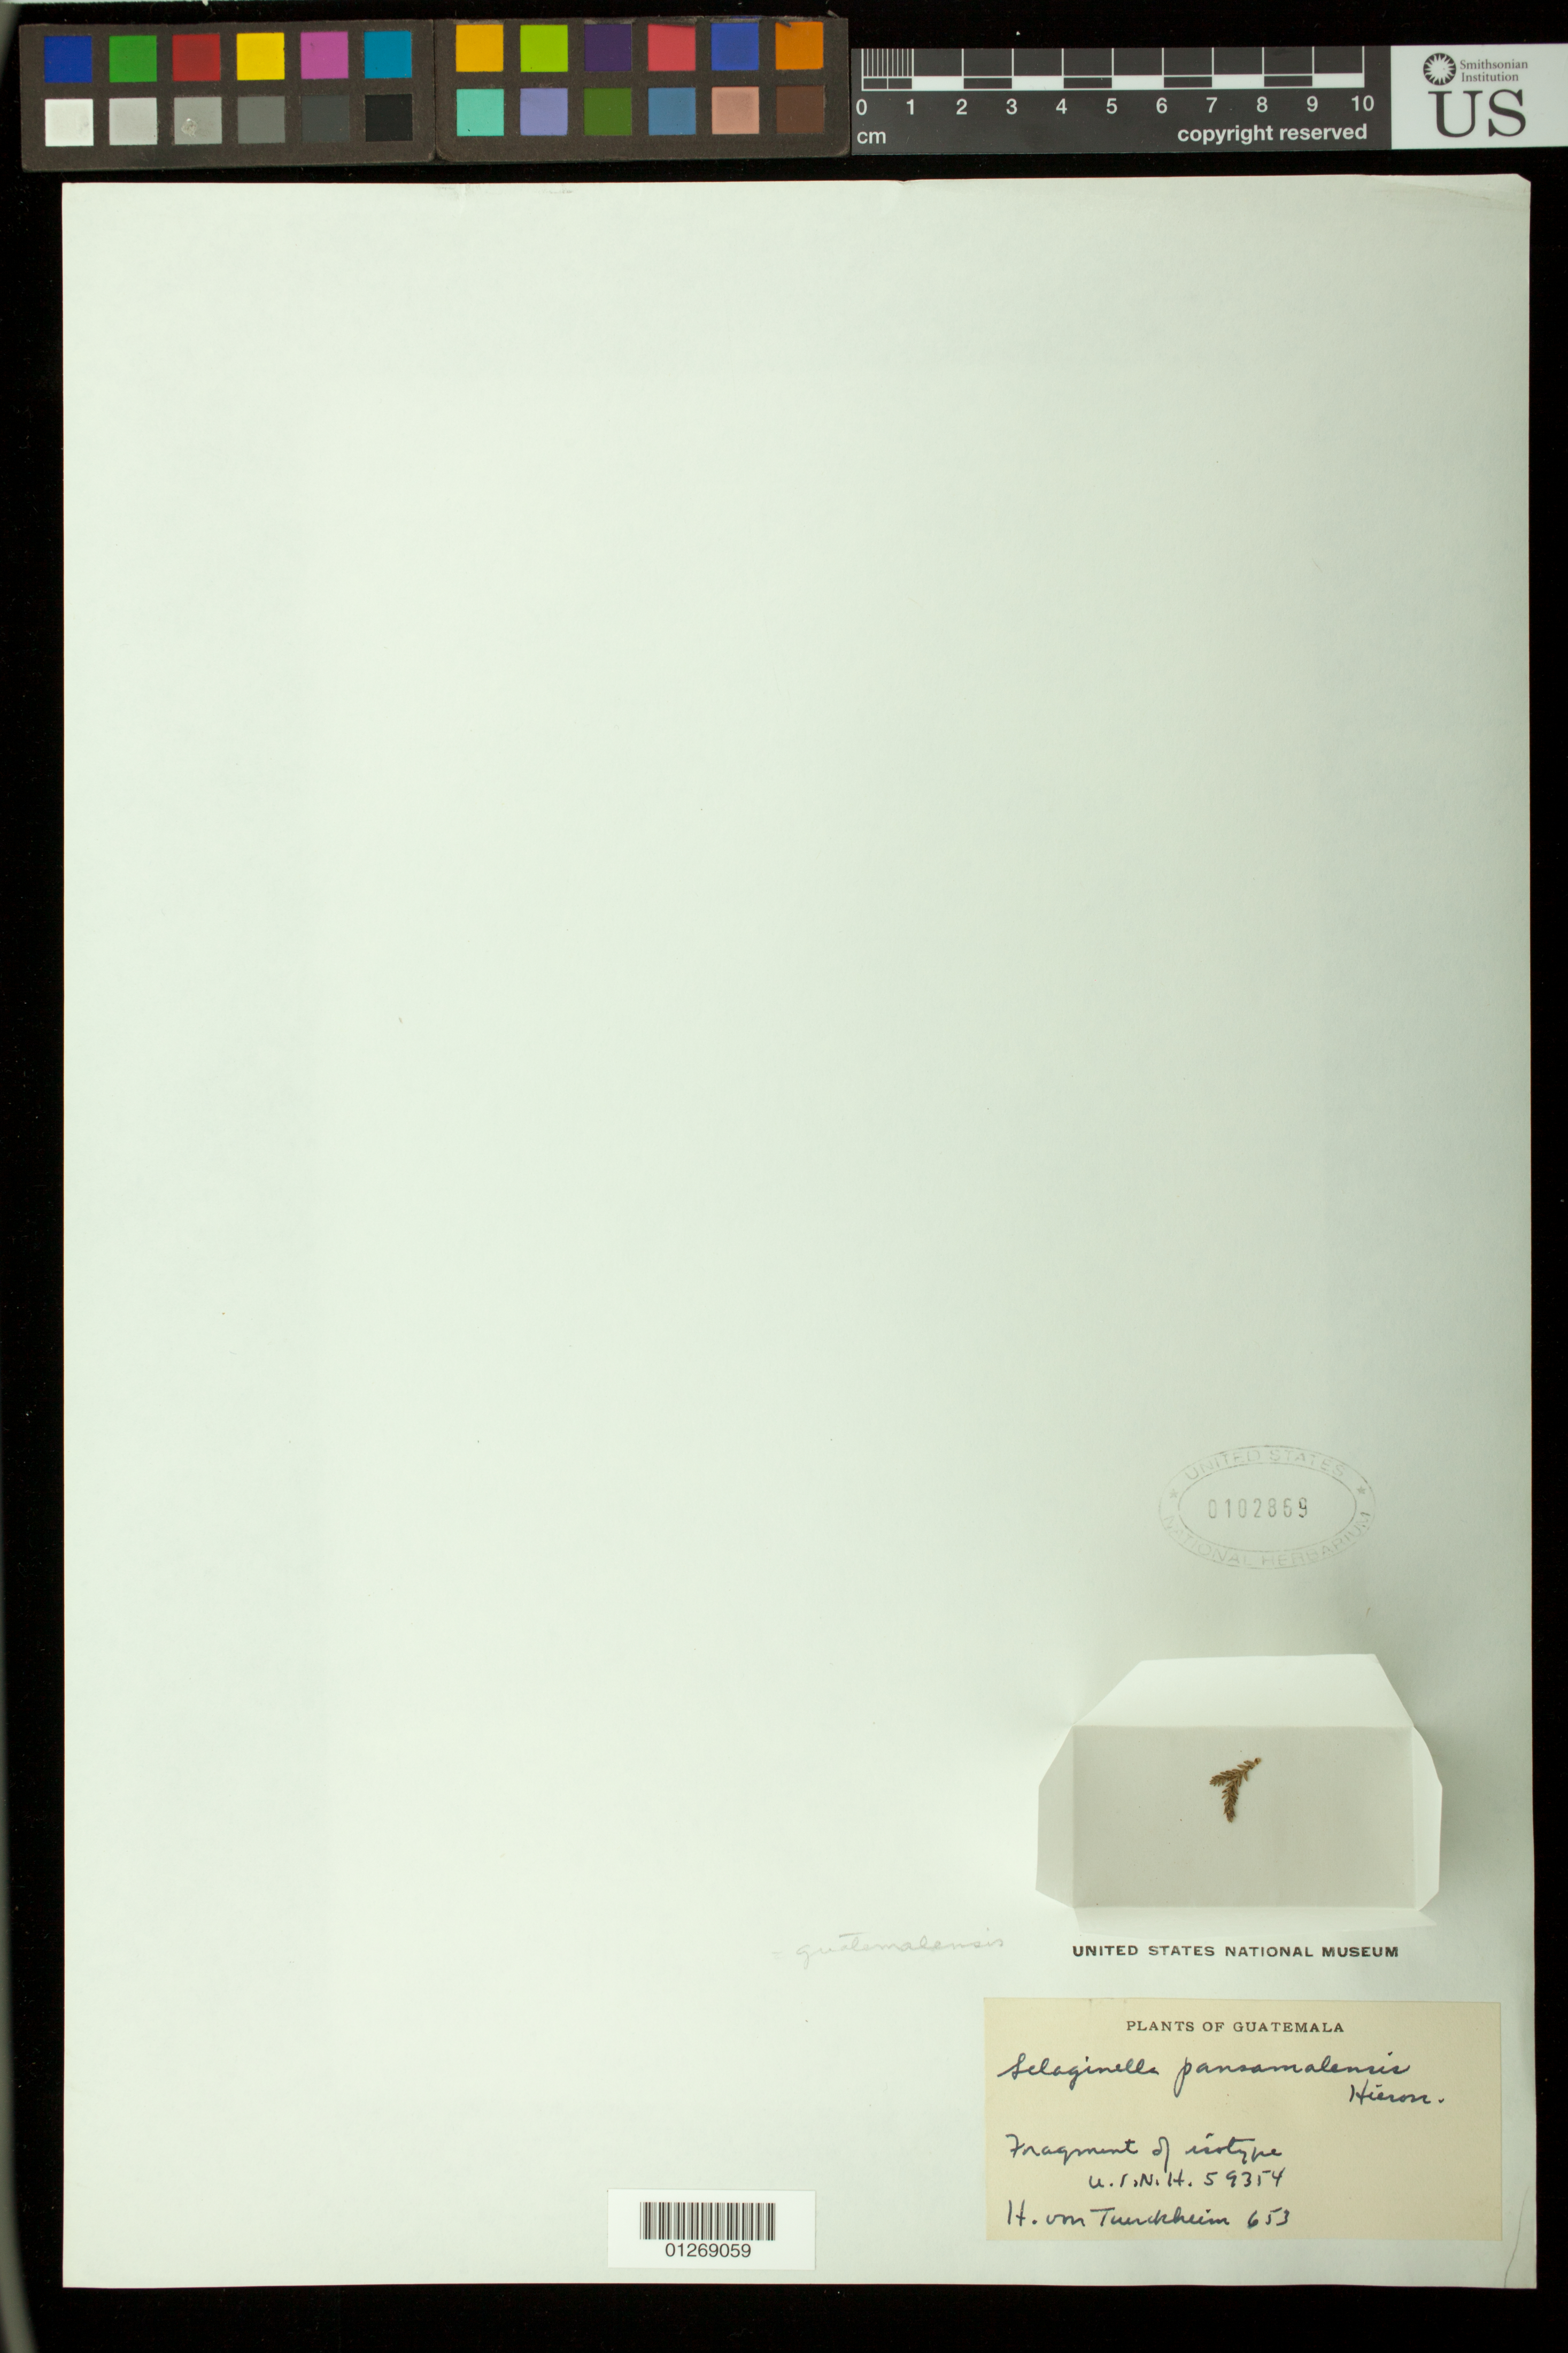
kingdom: Plantae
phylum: Tracheophyta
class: Lycopodiopsida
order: Selaginellales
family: Selaginellaceae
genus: Selaginella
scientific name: Selaginella pansamalensis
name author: Hieron.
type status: Isosyntype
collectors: H. von Türckheim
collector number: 653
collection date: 1883-06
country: Guatemala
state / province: Alta Verapaz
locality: Pansamalá.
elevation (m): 1158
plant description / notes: Fragmentary material of type specimen, removed from US specimen USNH 59354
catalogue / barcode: US 102869